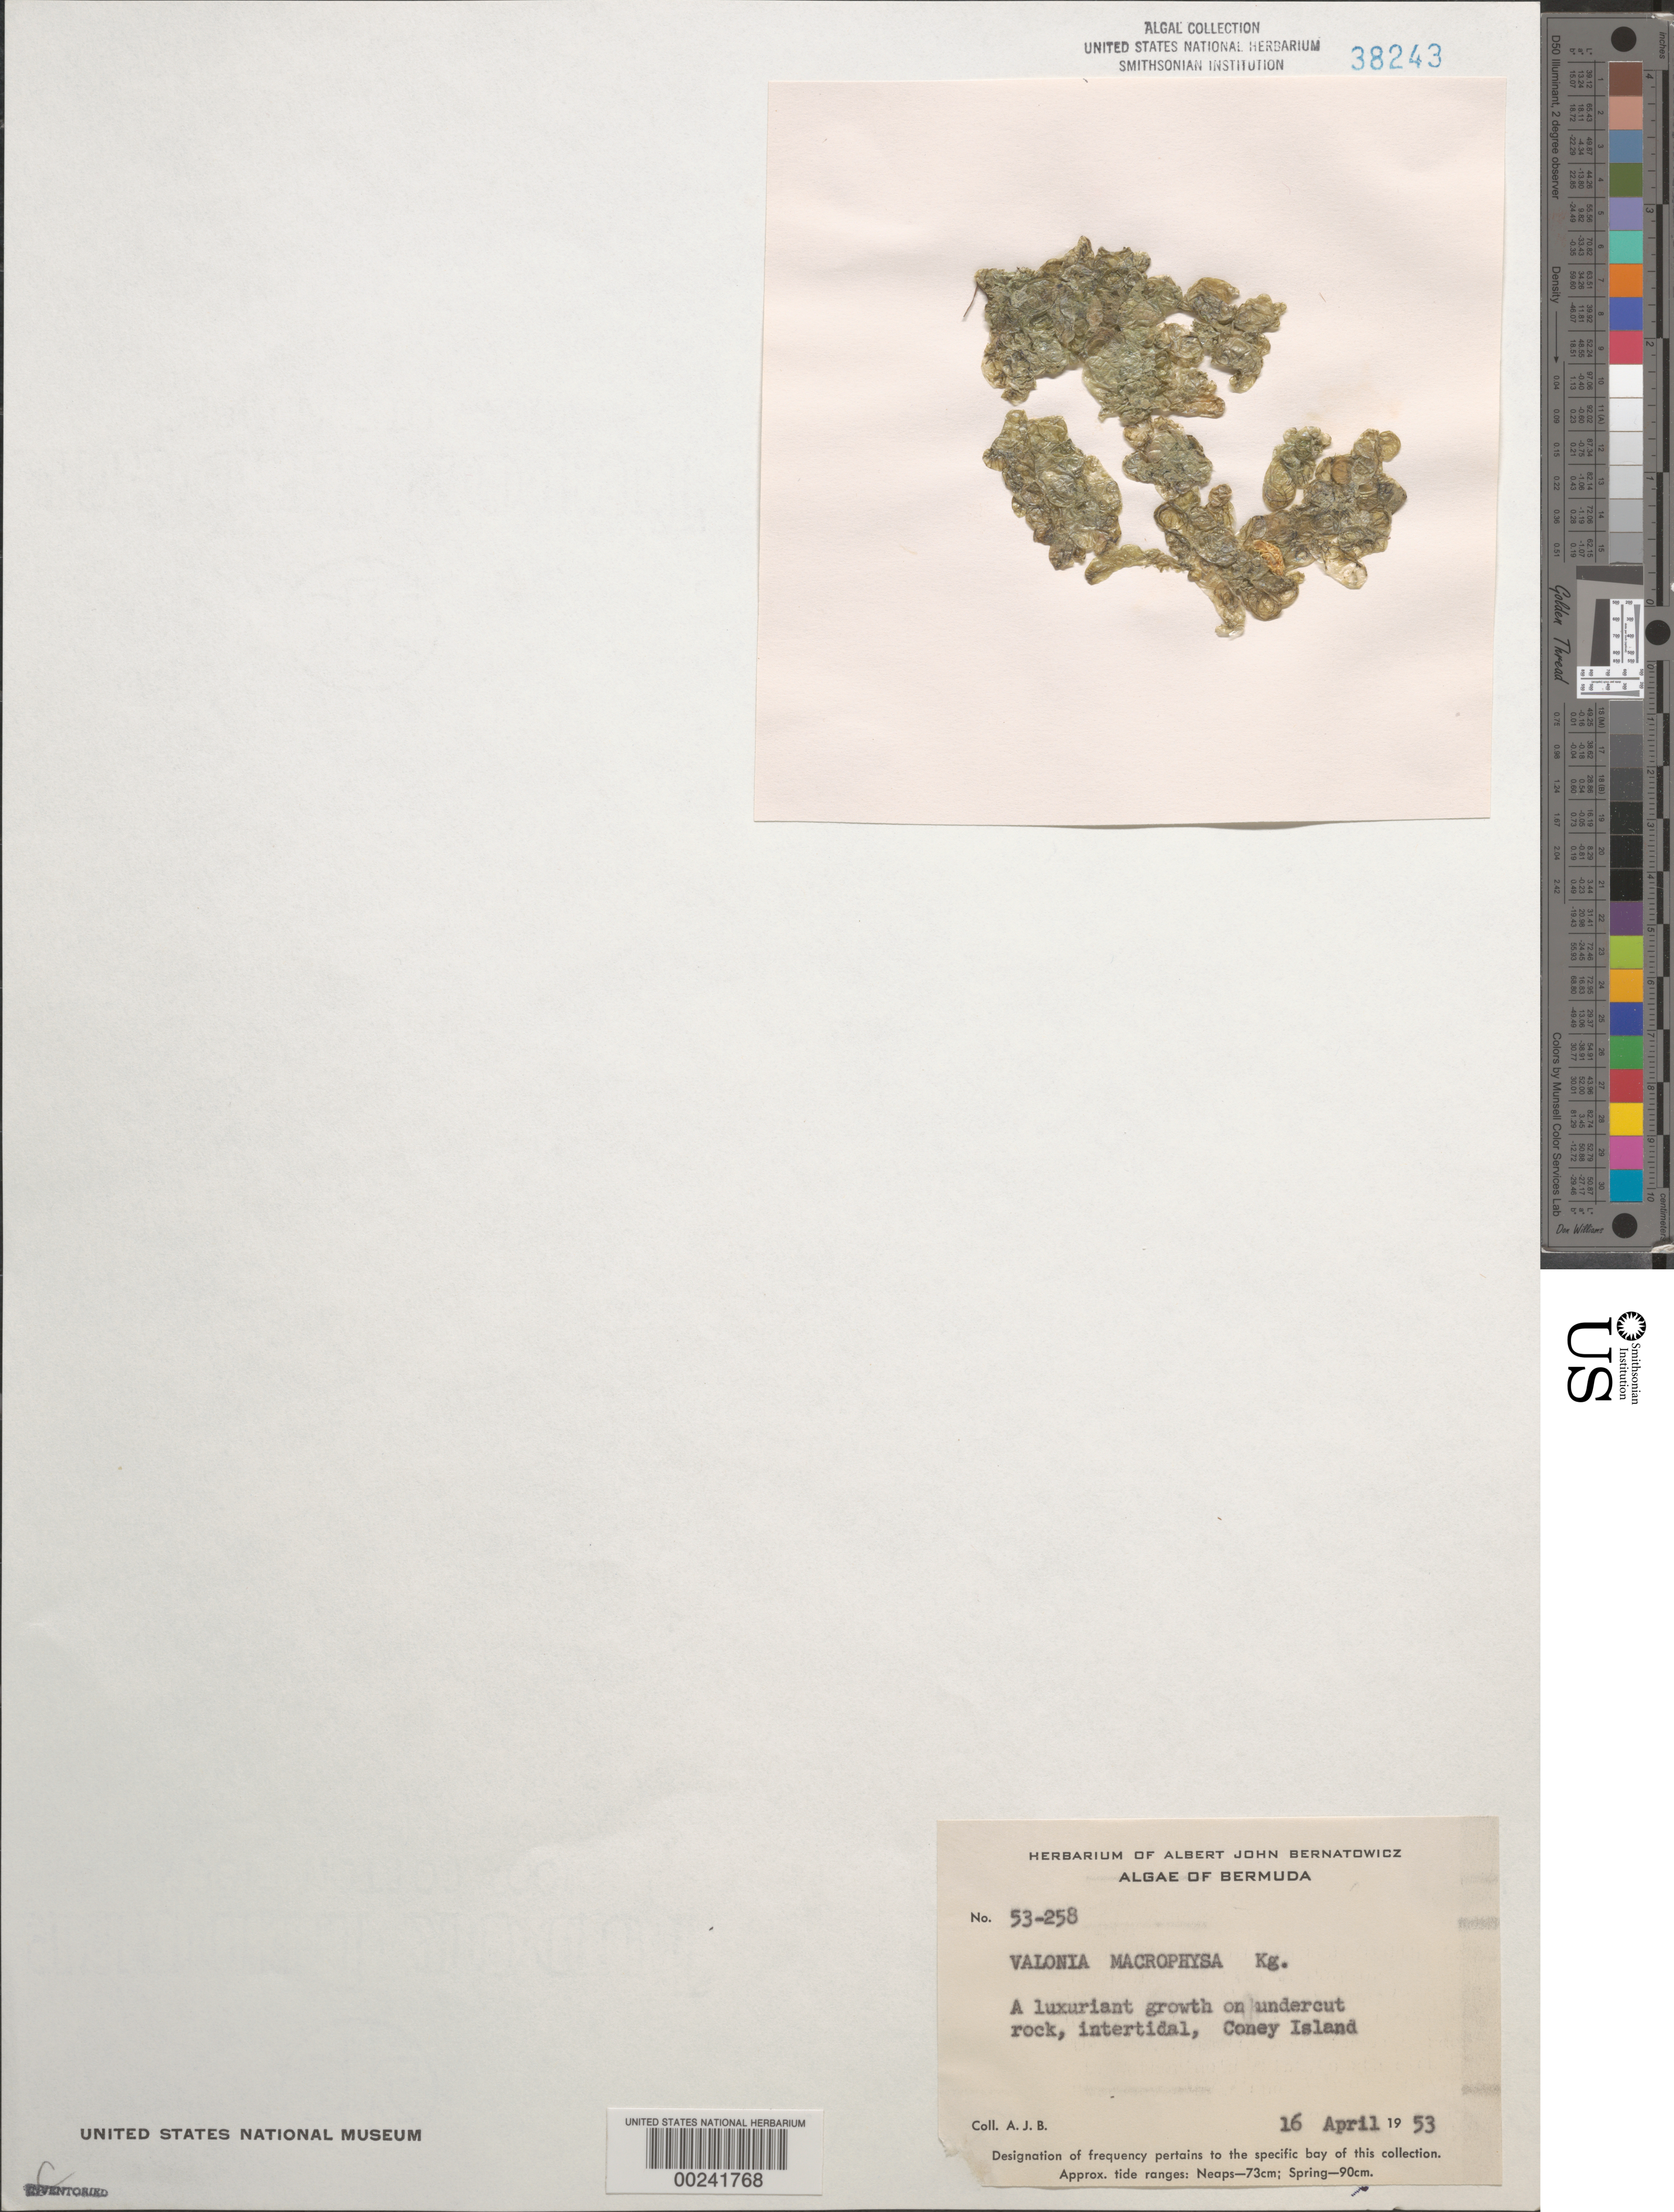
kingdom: Plantae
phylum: Chlorophyta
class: Ulvophyceae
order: Siphonocladales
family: Valoniaceae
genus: Valonia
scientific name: Valonia macrophysa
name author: Kütz.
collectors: A. Bernatowicz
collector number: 53-258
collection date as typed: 16 Apr 1953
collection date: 1953-04-16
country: Bermuda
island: Bermuda Island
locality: Coney Island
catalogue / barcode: US 38243